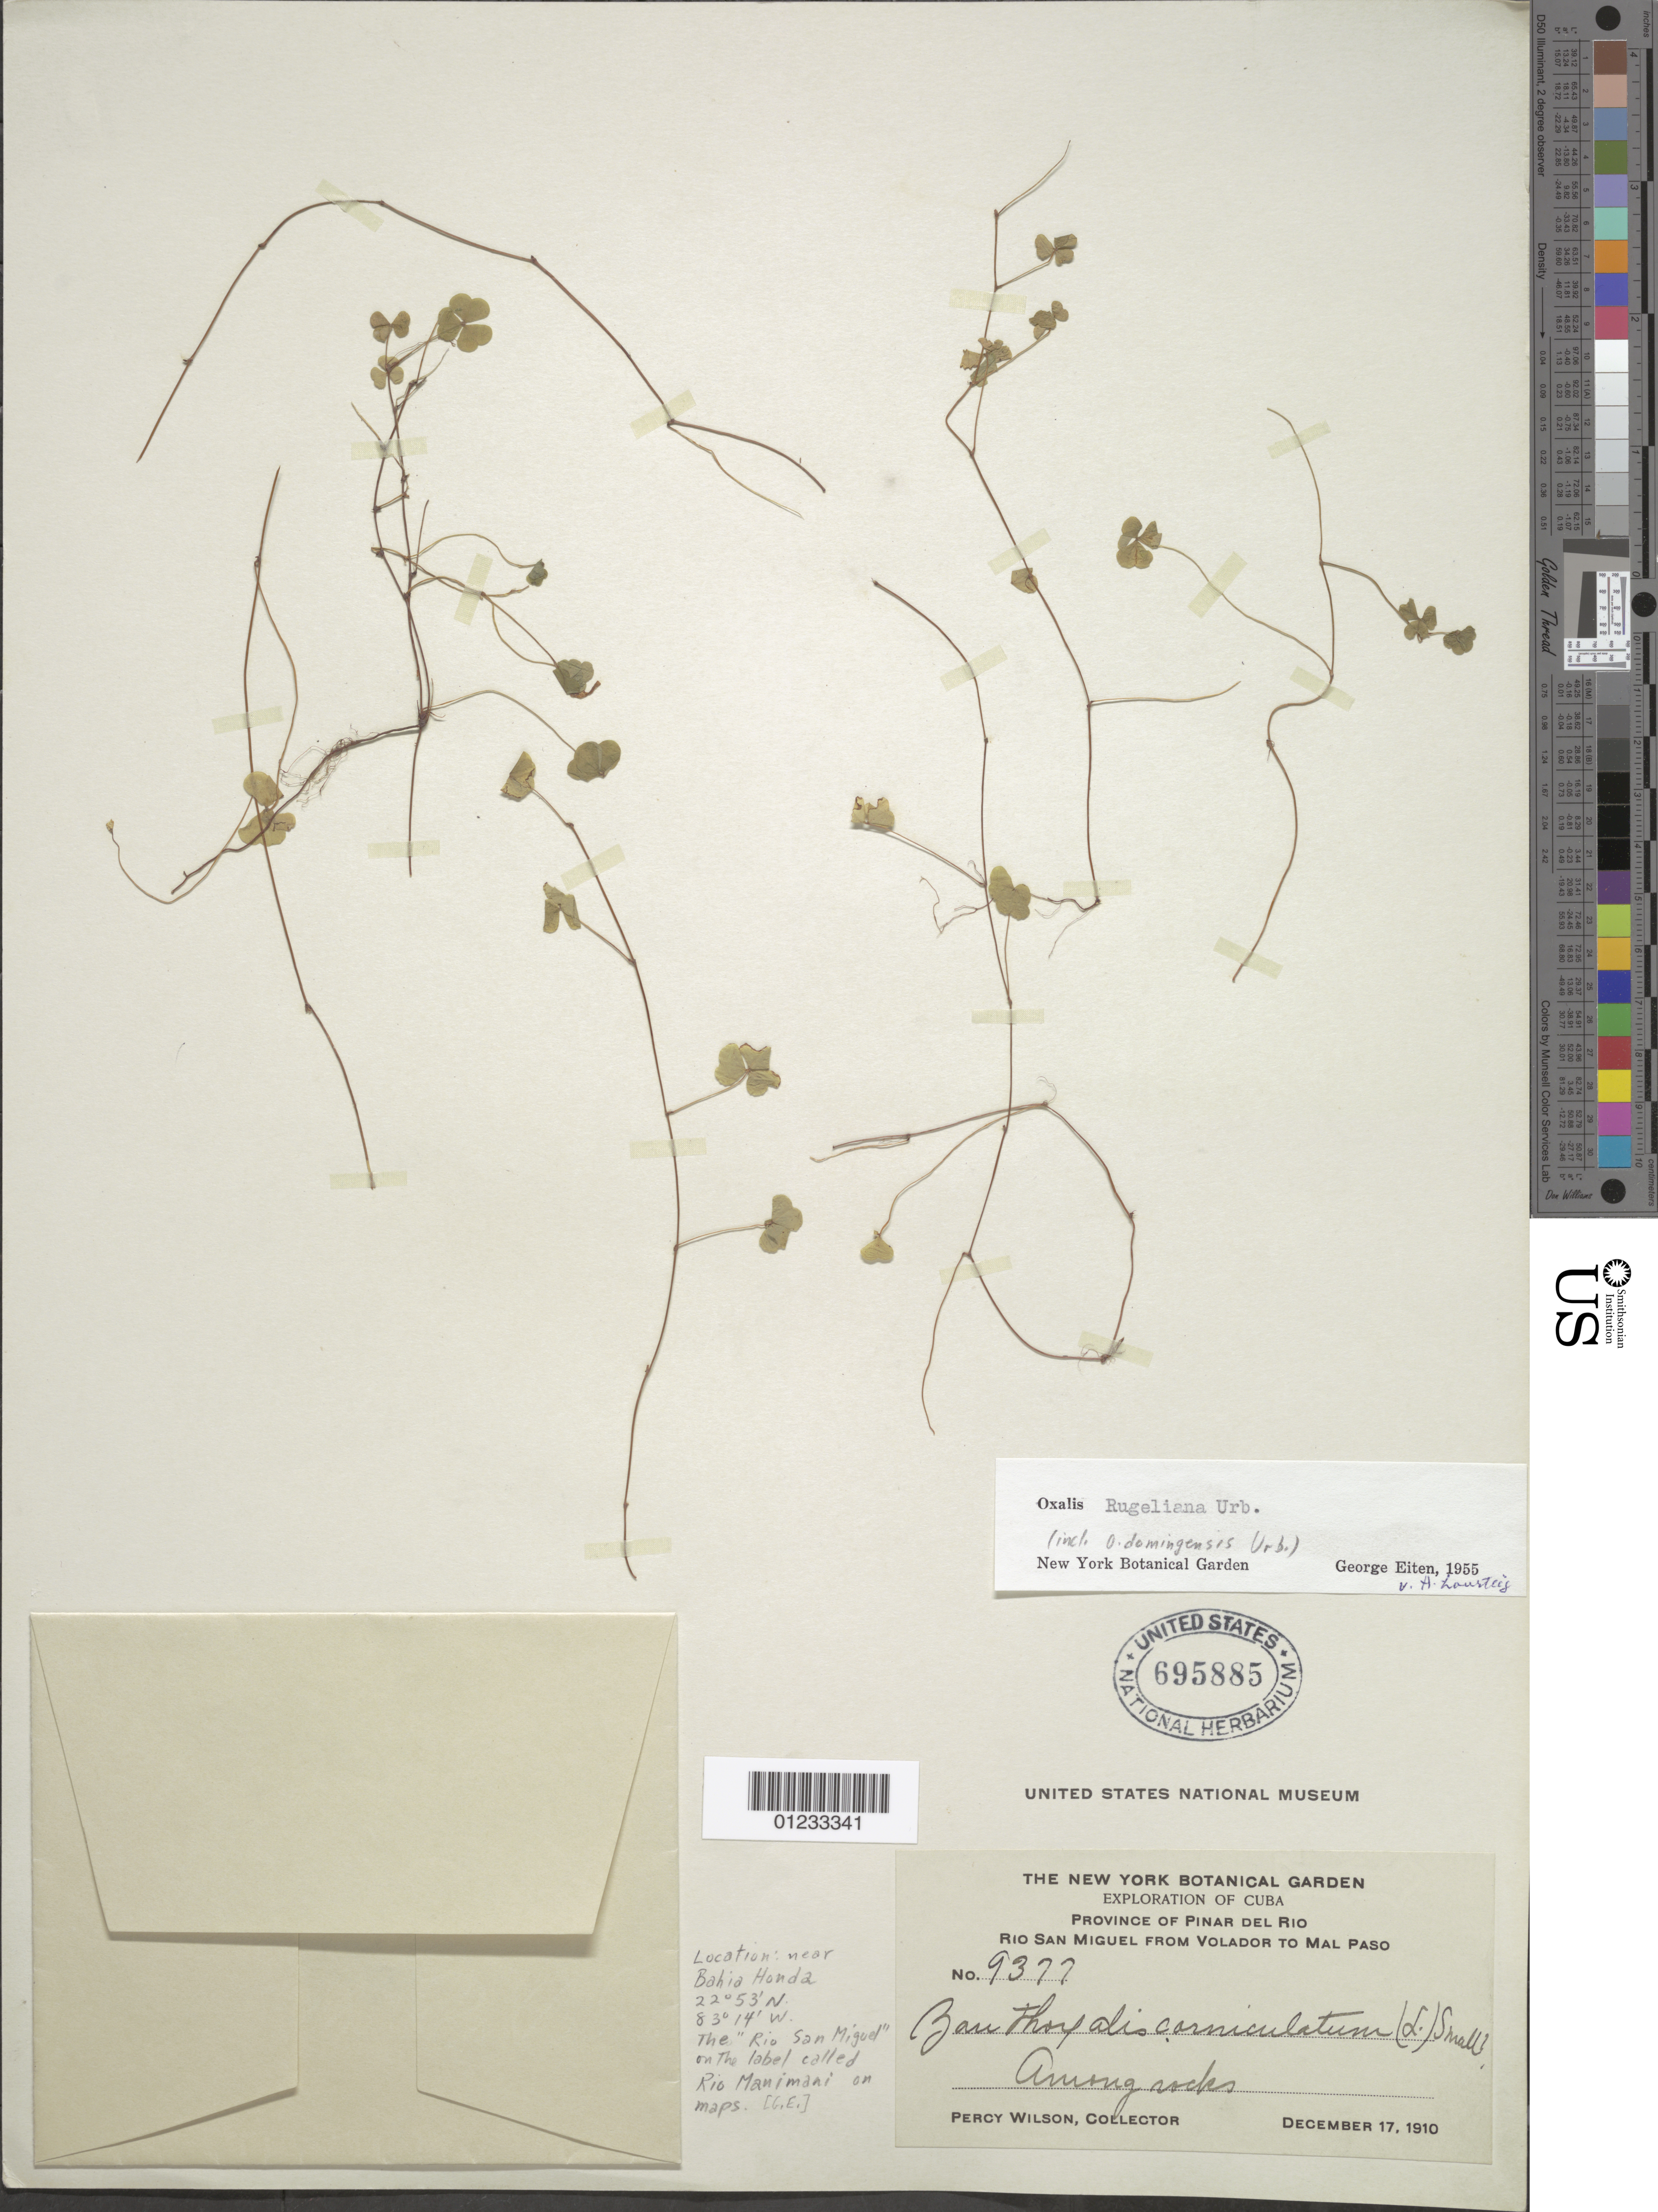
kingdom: Plantae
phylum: Tracheophyta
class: Magnoliopsida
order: Oxalidales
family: Oxalidaceae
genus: Oxalis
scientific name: Oxalis rugeliana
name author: Urb.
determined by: Lourteig, A.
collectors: P. Wilson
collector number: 9377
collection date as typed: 17 Dec 1910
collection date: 1910-12-17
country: Cuba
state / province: Pinar del Rio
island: Cuba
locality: Rio San Miguel from Volador to Mal Paso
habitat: Among rocks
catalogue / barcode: US 695885